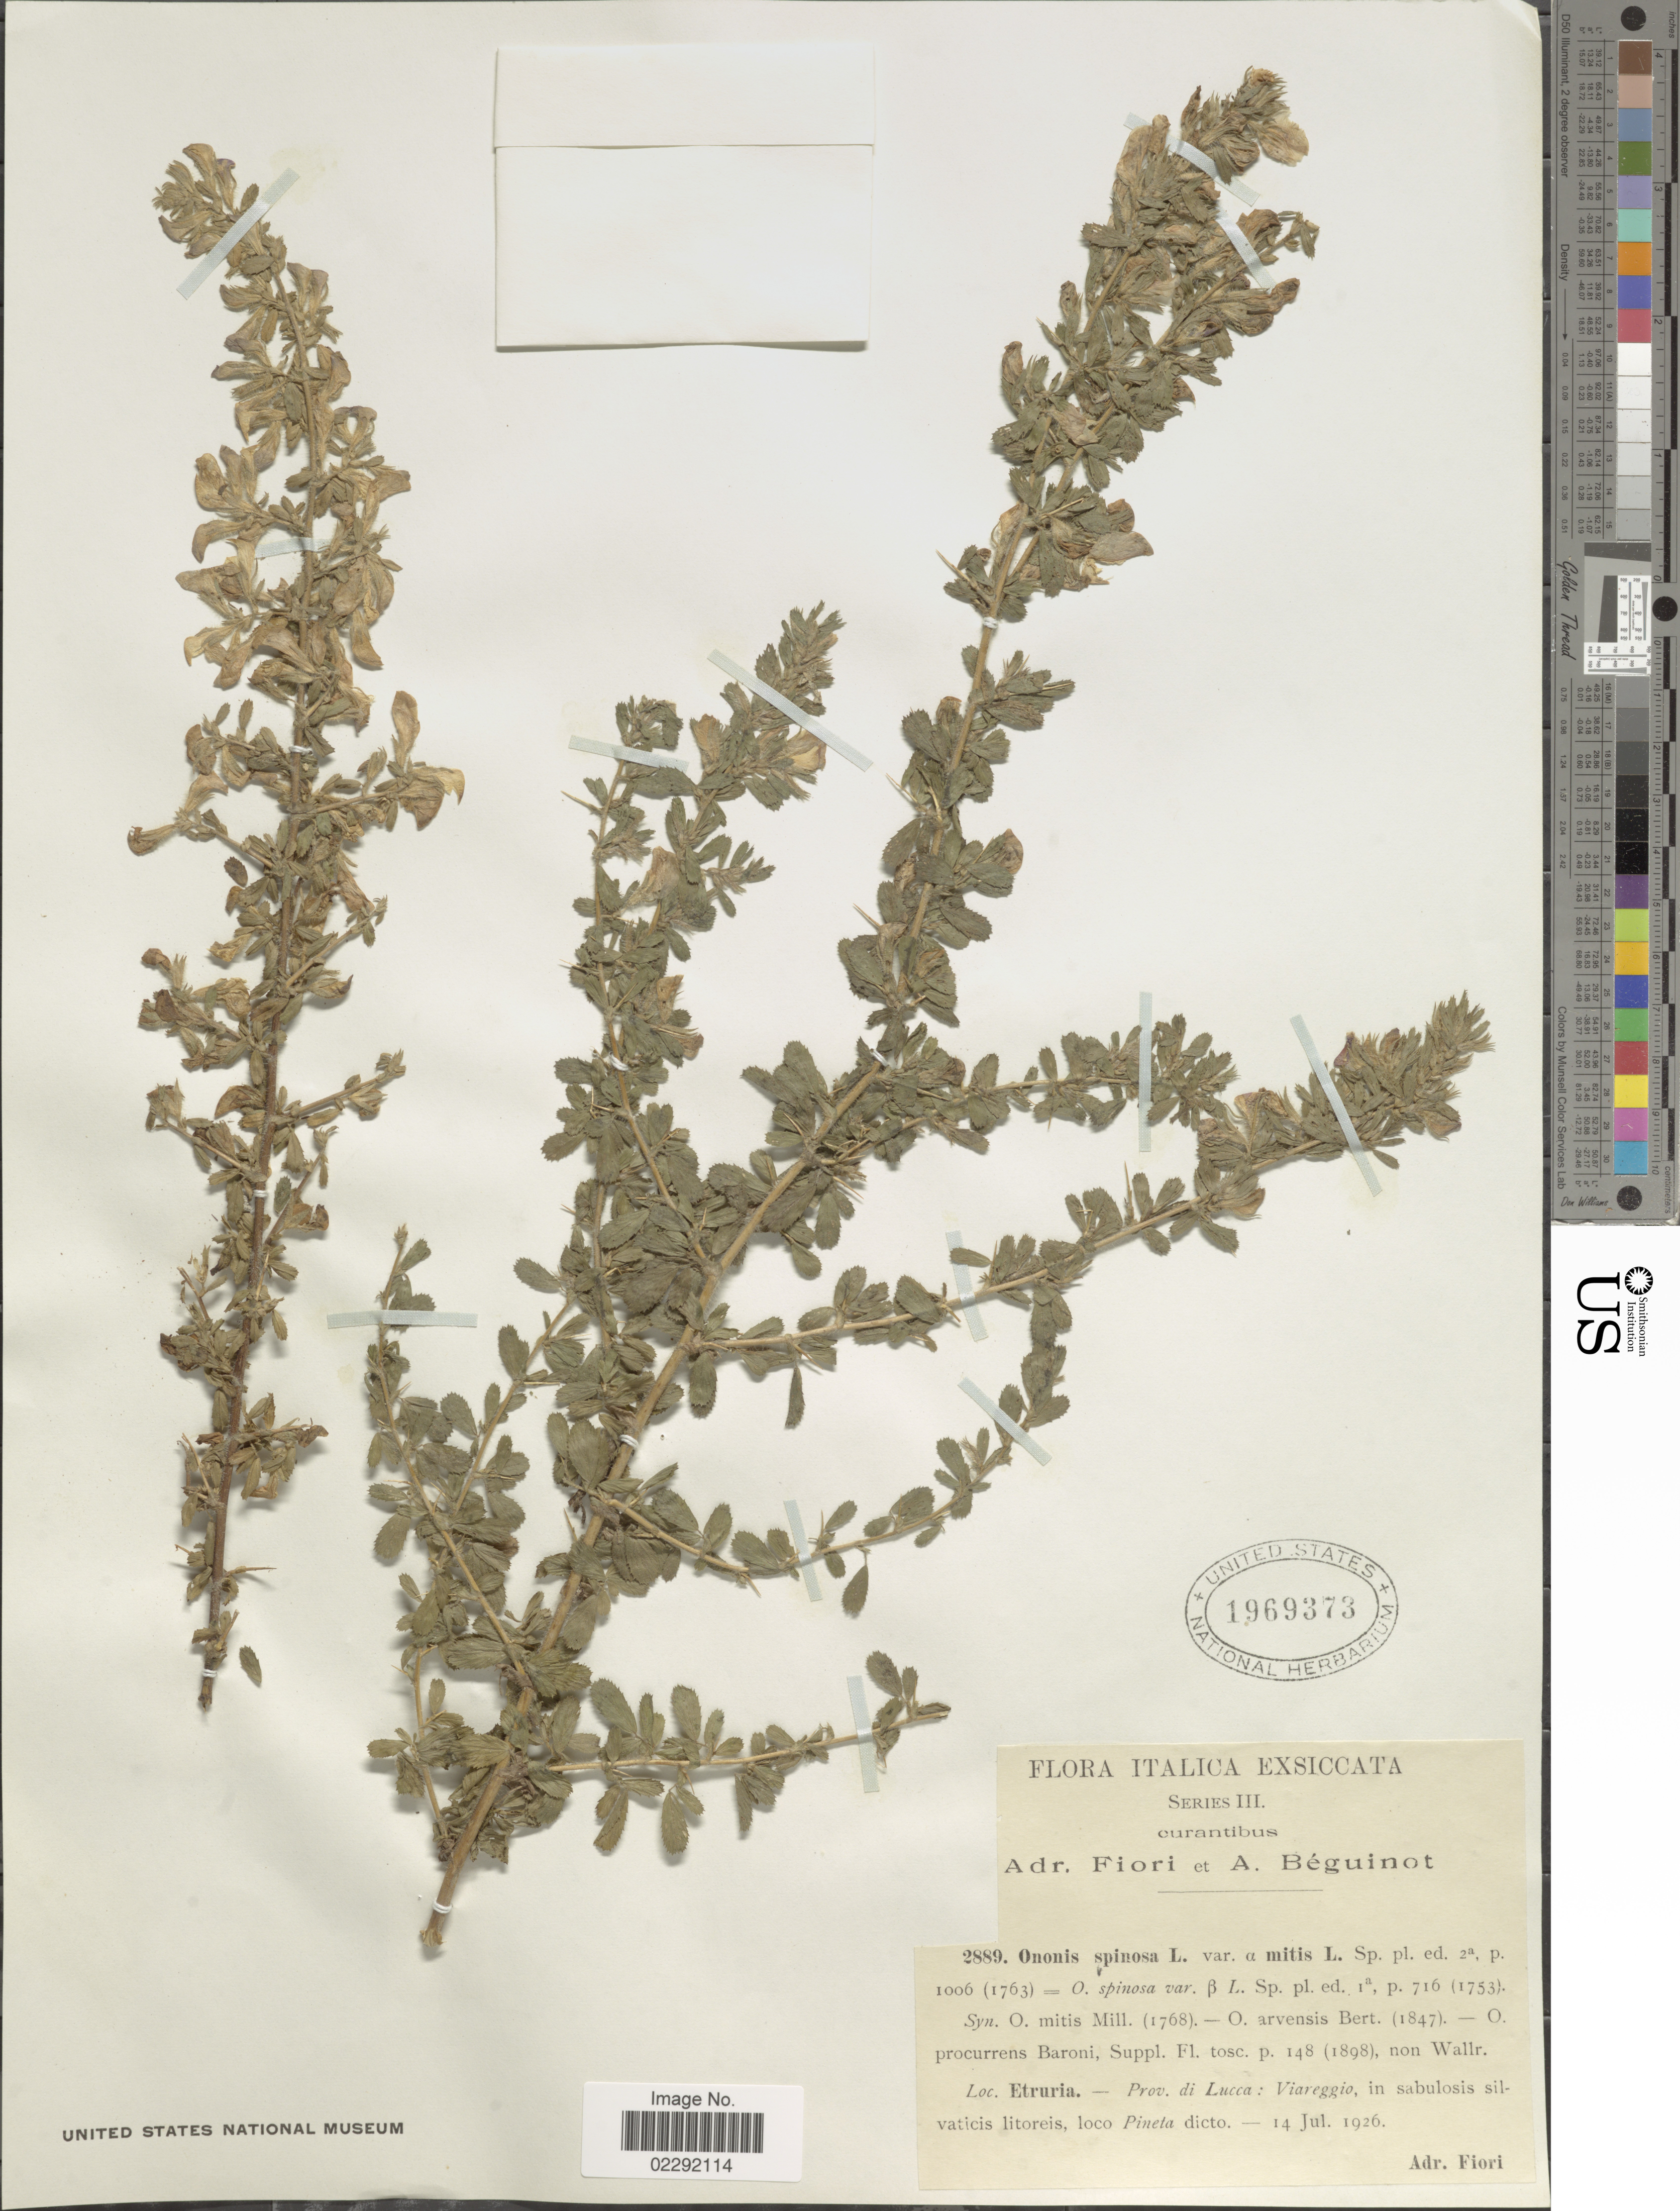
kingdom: Plantae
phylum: Tracheophyta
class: Magnoliopsida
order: Fabales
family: Fabaceae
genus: Ononis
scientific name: Ononis spinosa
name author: L.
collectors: A. Fiori & A. Béguinot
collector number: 2889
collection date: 1926-07-14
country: Italy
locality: Italica, Etruria-Prov. di Lucca: Viareggio, in sabulosis silvaticis litoreis, loco Pineta dicto.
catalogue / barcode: US 1969373